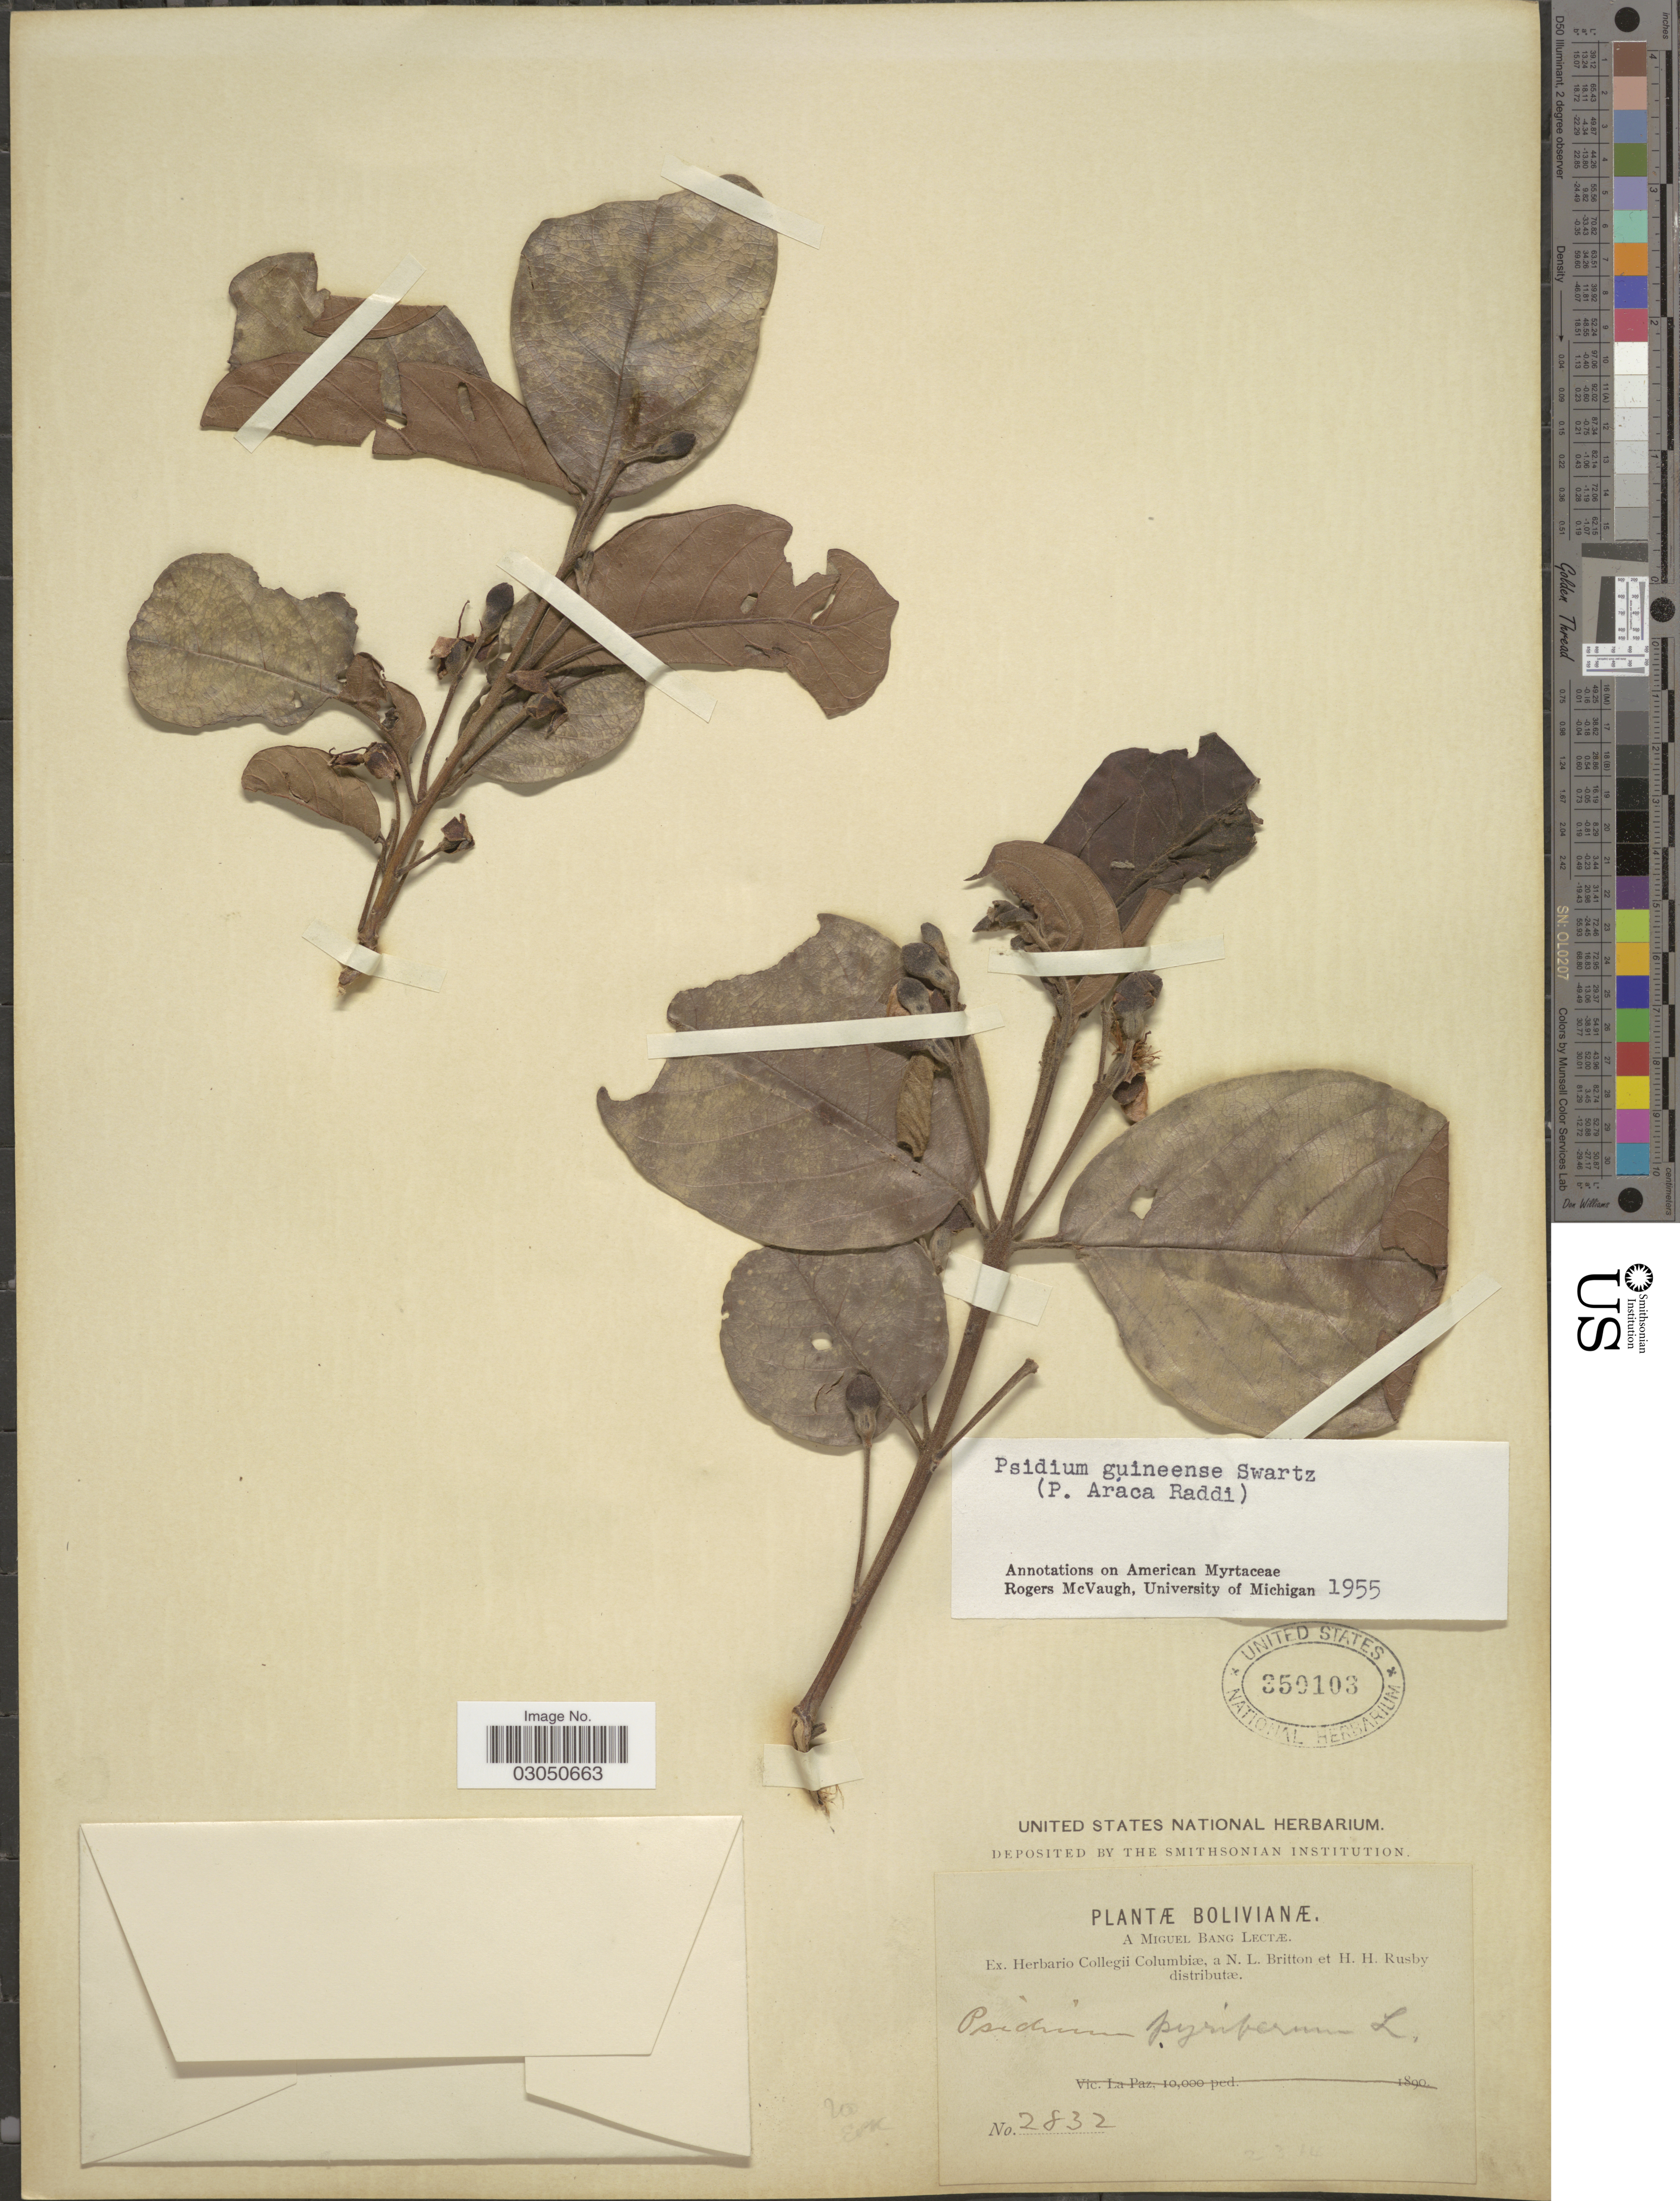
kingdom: Plantae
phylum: Tracheophyta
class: Magnoliopsida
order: Myrtales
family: Myrtaceae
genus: Psidium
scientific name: Psidium guineense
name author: Sw.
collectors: M. Bang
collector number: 2832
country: Bolivia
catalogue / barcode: US 350103